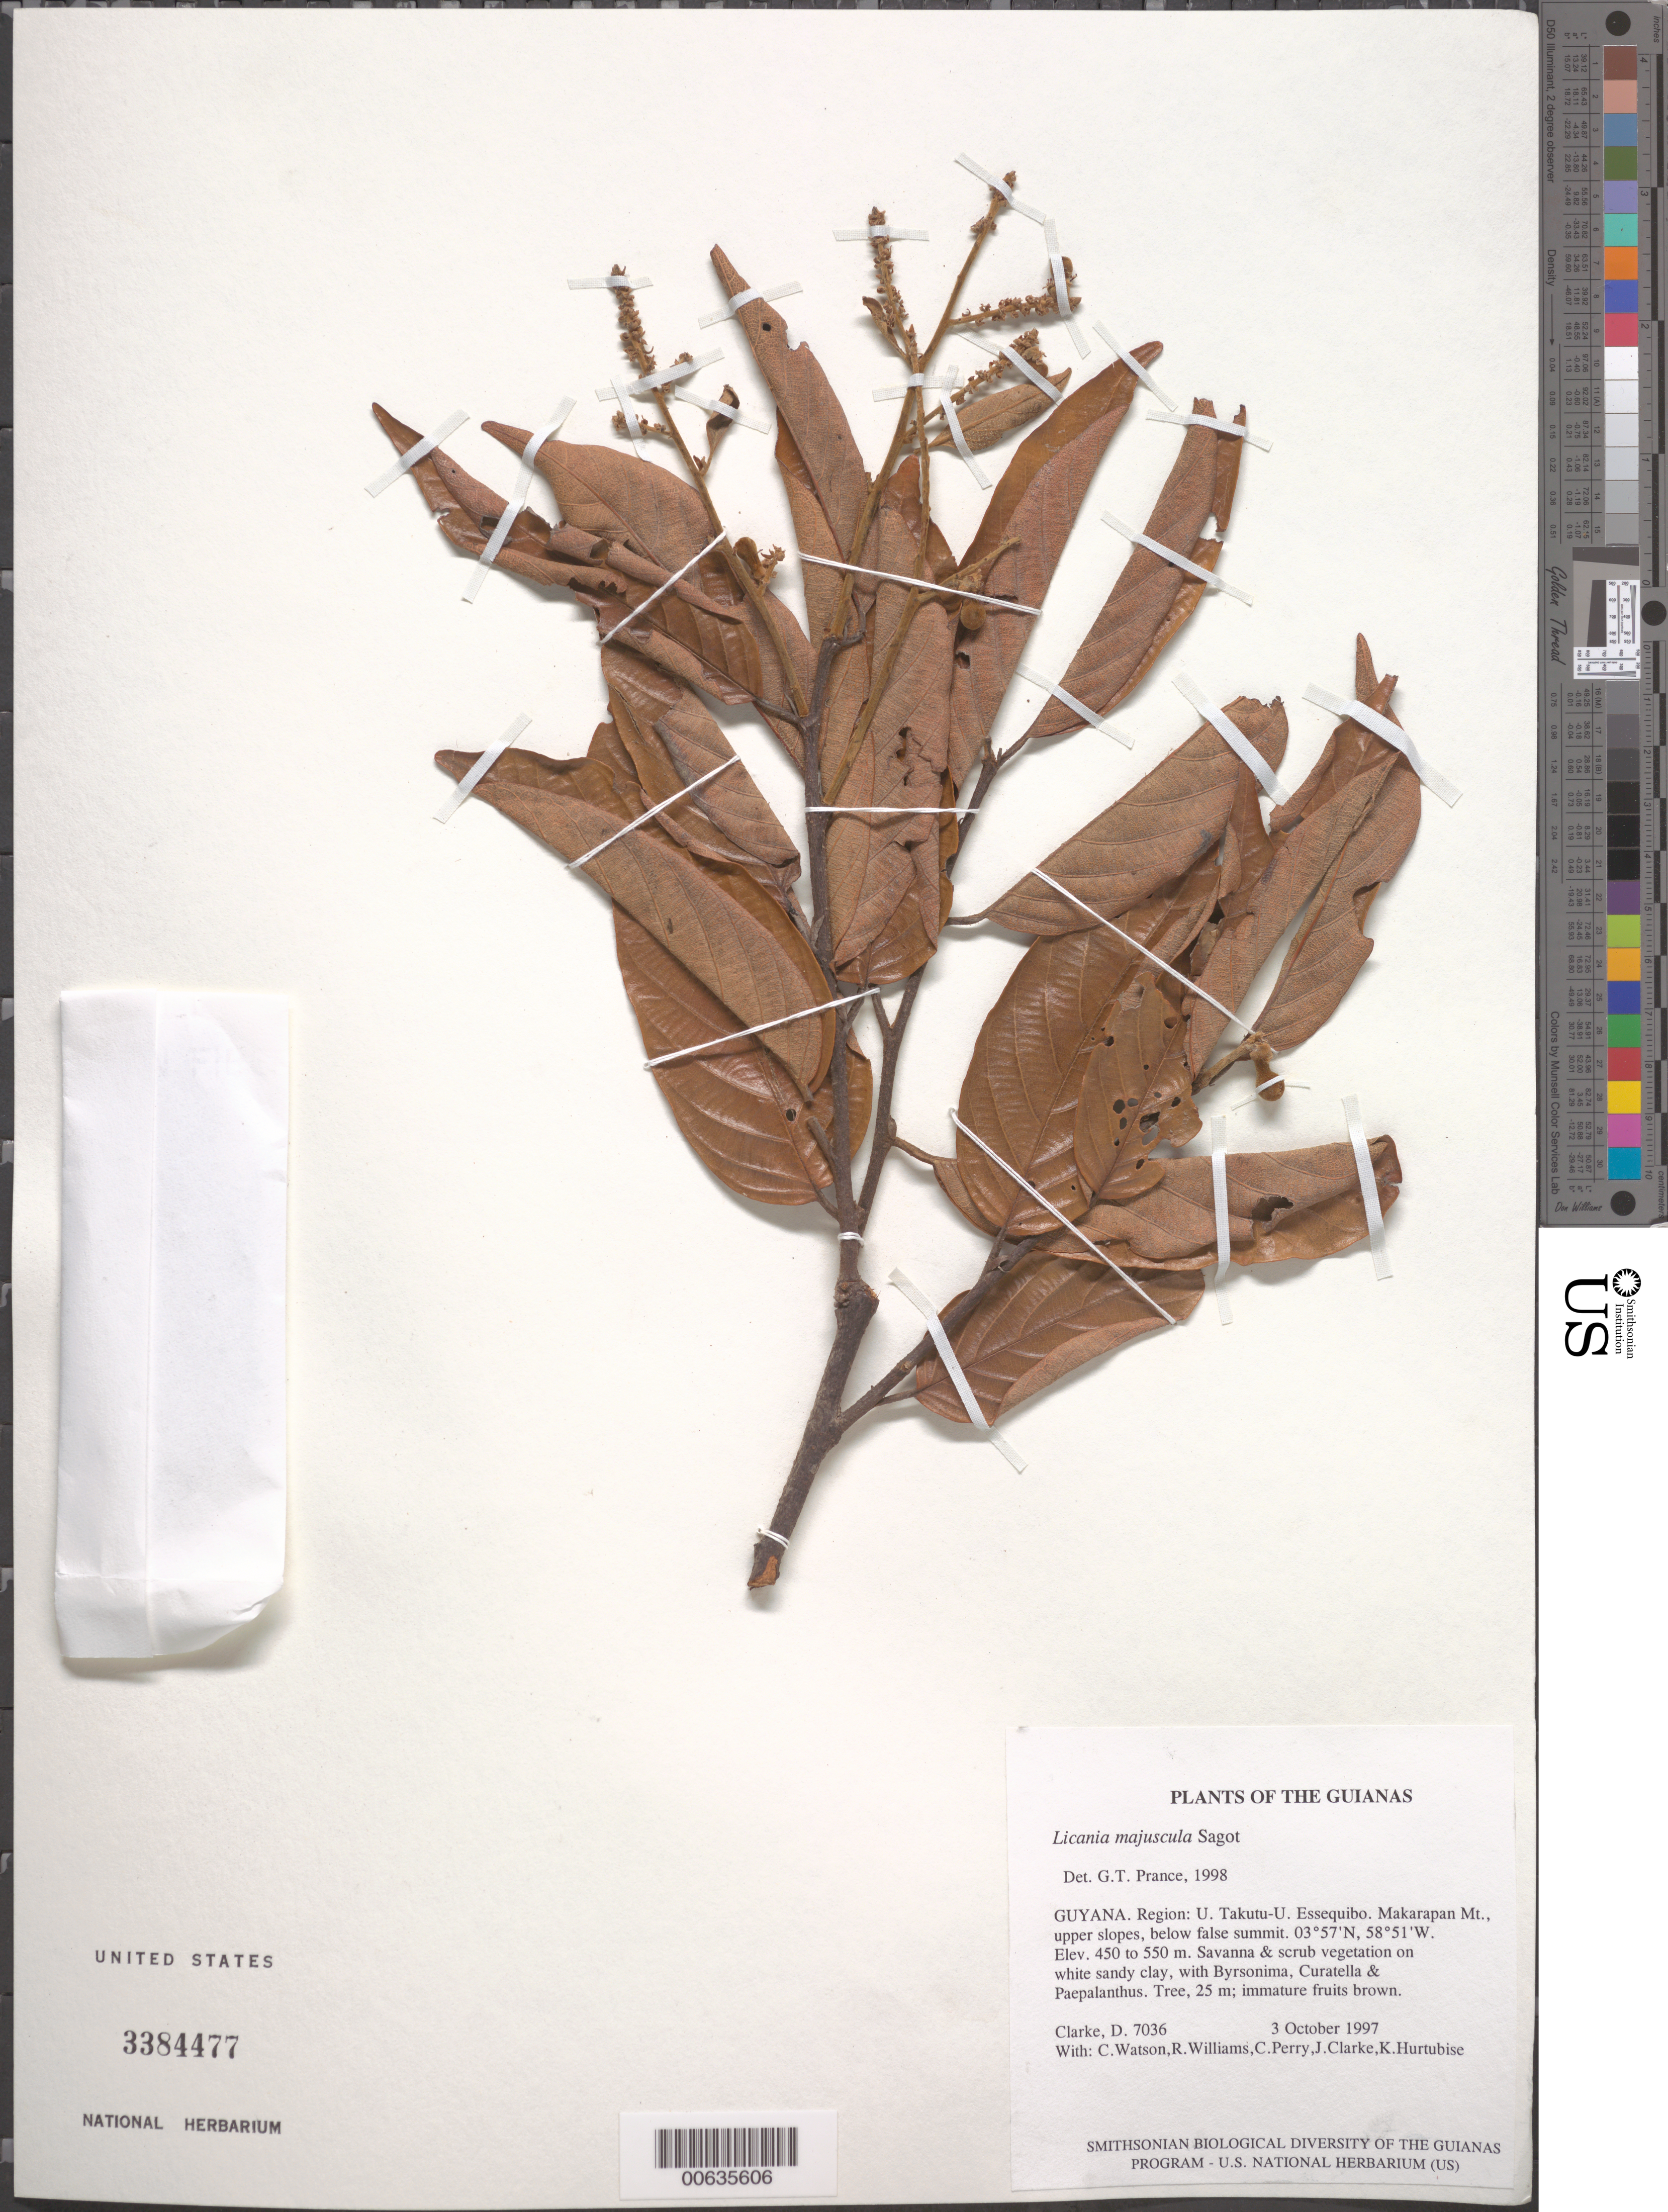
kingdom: Plantae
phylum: Tracheophyta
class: Magnoliopsida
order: Malpighiales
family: Chrysobalanaceae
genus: Licania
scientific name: Licania majuscula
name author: Sagot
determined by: Prance, G. T.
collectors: H. D. Clarke, C. Watson, R. Williams, C. Perry, J. Clarke & K. Hurtubise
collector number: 7036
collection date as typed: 3 October 1997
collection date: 1997-10-03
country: Guyana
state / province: U. Takutu-U. Essequibo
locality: Makarapan Mt., upper slopes, below false summit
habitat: Savanna & scrub vegetation on white sandy clay, with Byrsonima, Curatella & Paepalanthus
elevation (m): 450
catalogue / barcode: US 3384477